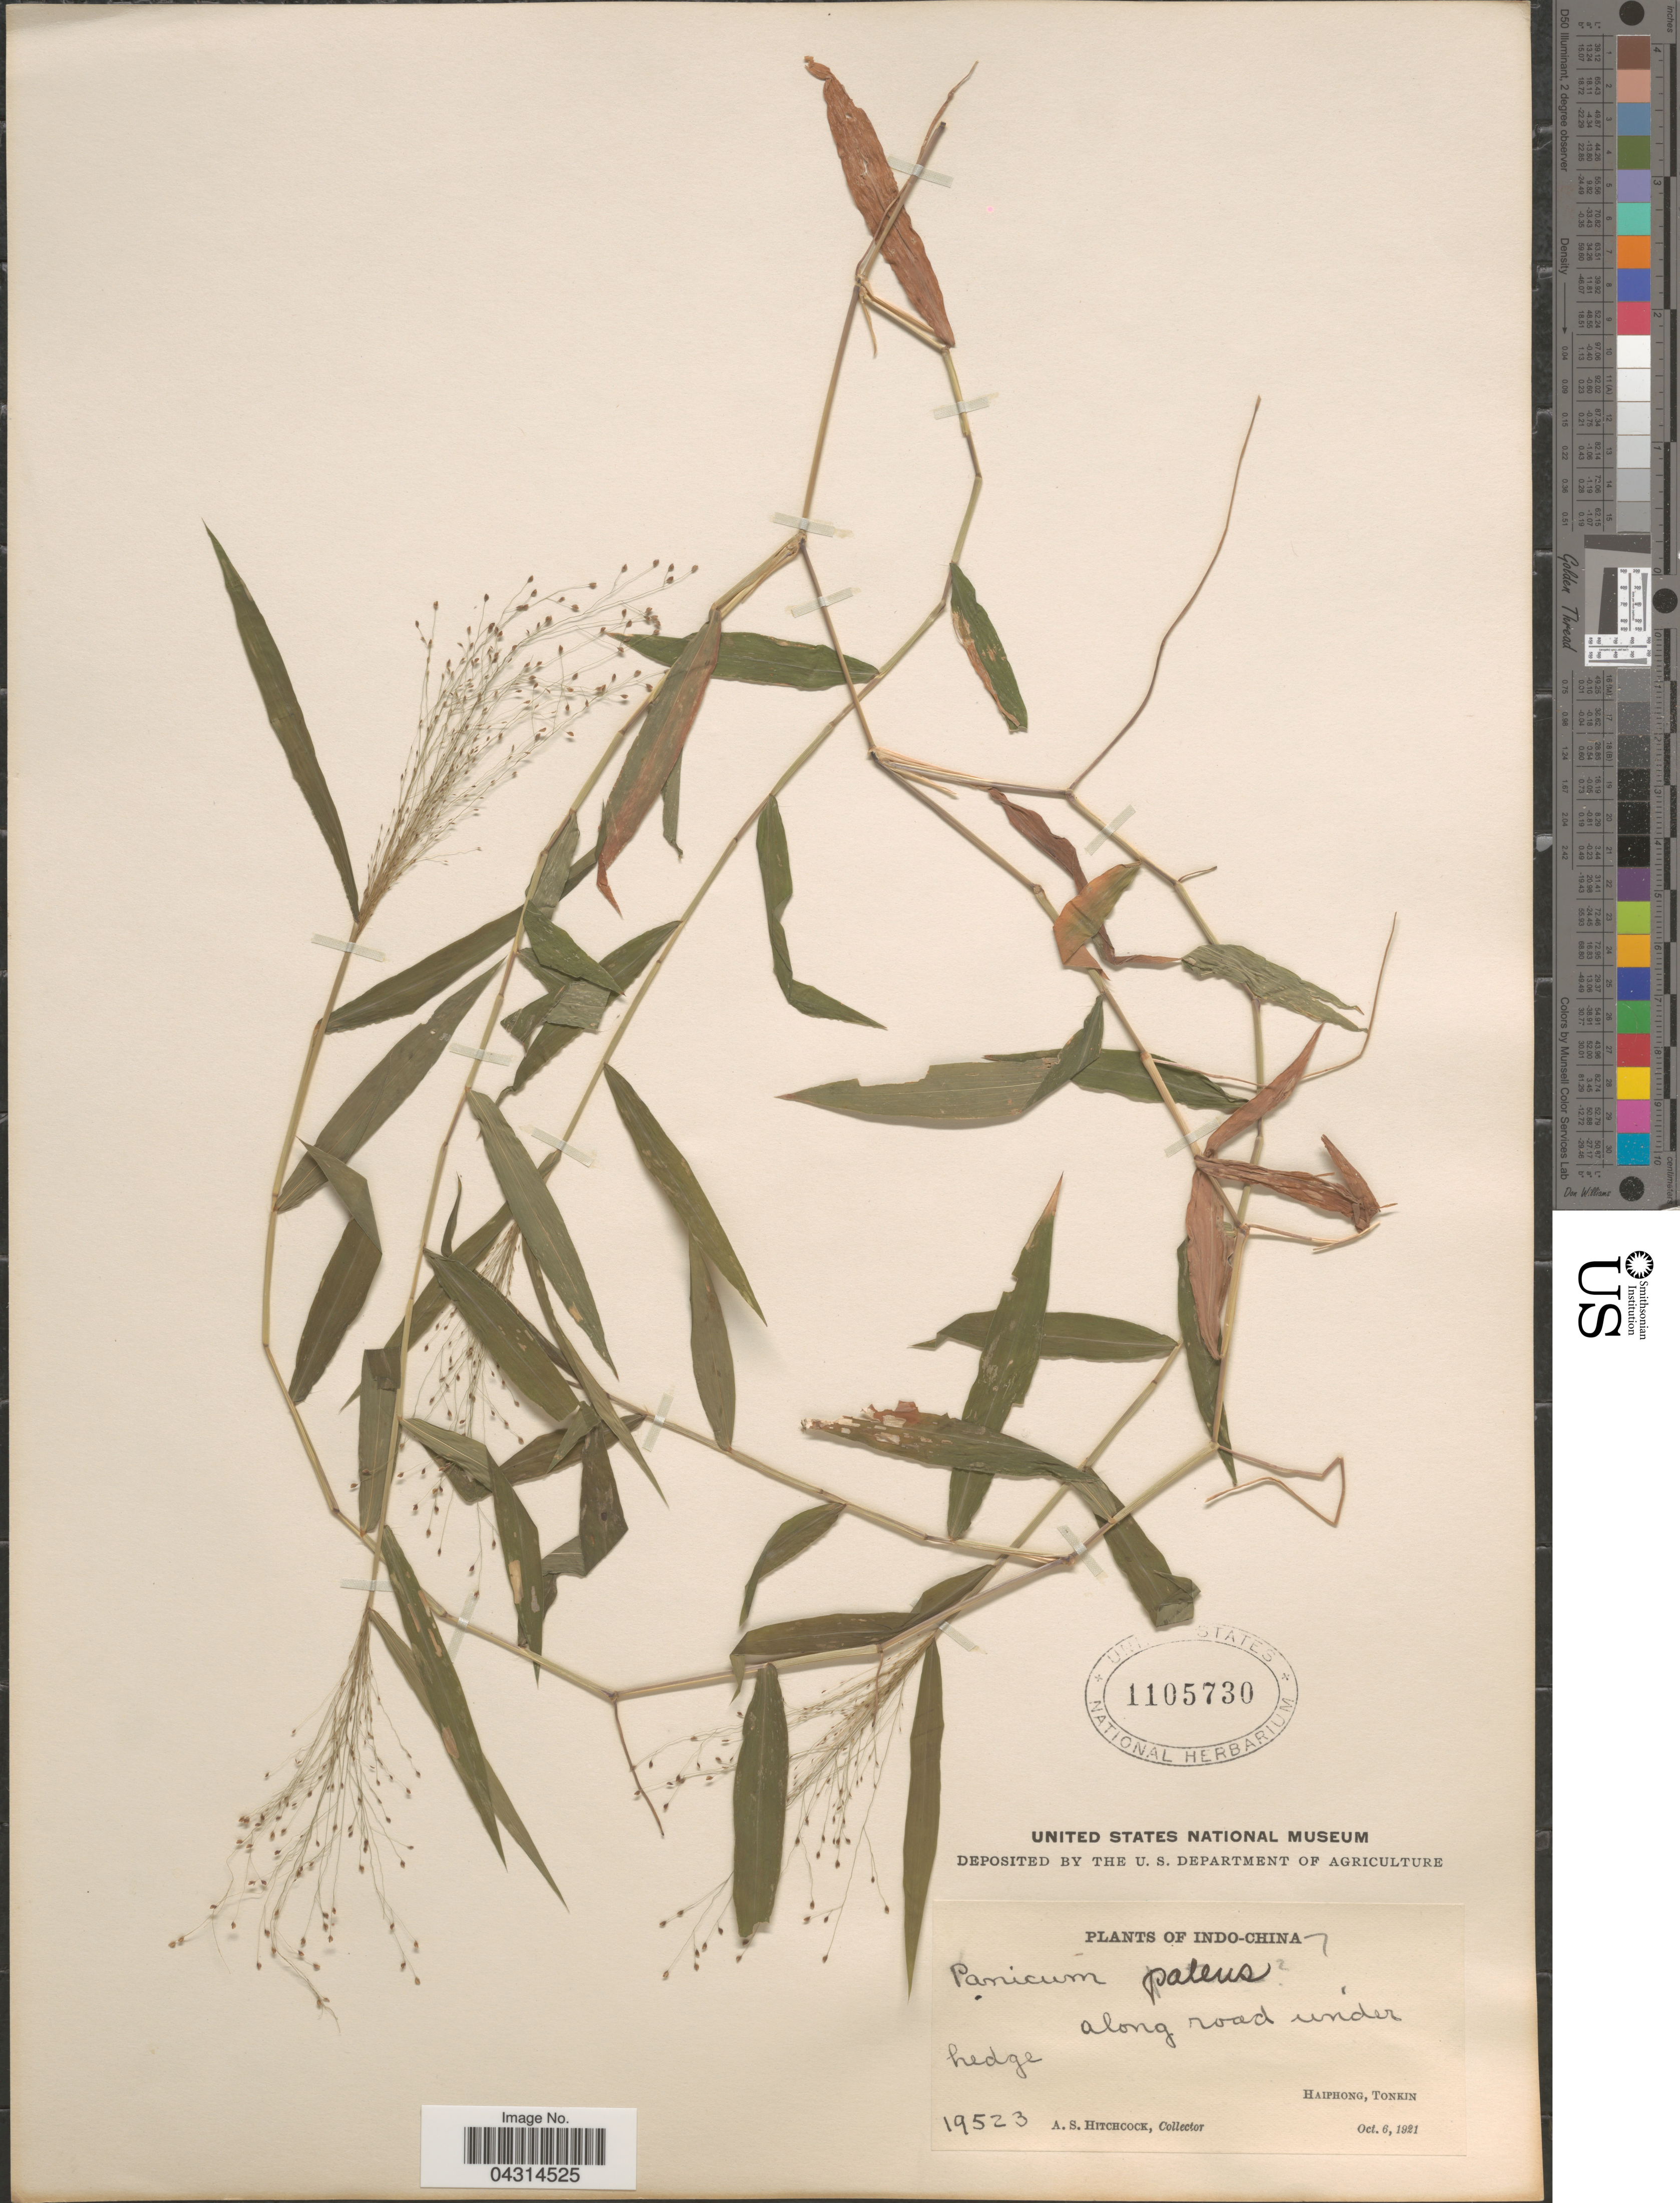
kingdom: Plantae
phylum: Tracheophyta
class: Liliopsida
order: Poales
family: Poaceae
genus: Cyrtococcum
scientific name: Cyrtococcum sp.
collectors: A. S. Hitchcock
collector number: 19523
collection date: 1921-10-06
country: Vietnam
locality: Indo-China. Along roaf under hedge. Haiphong, Tonkin.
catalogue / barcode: US 1105730